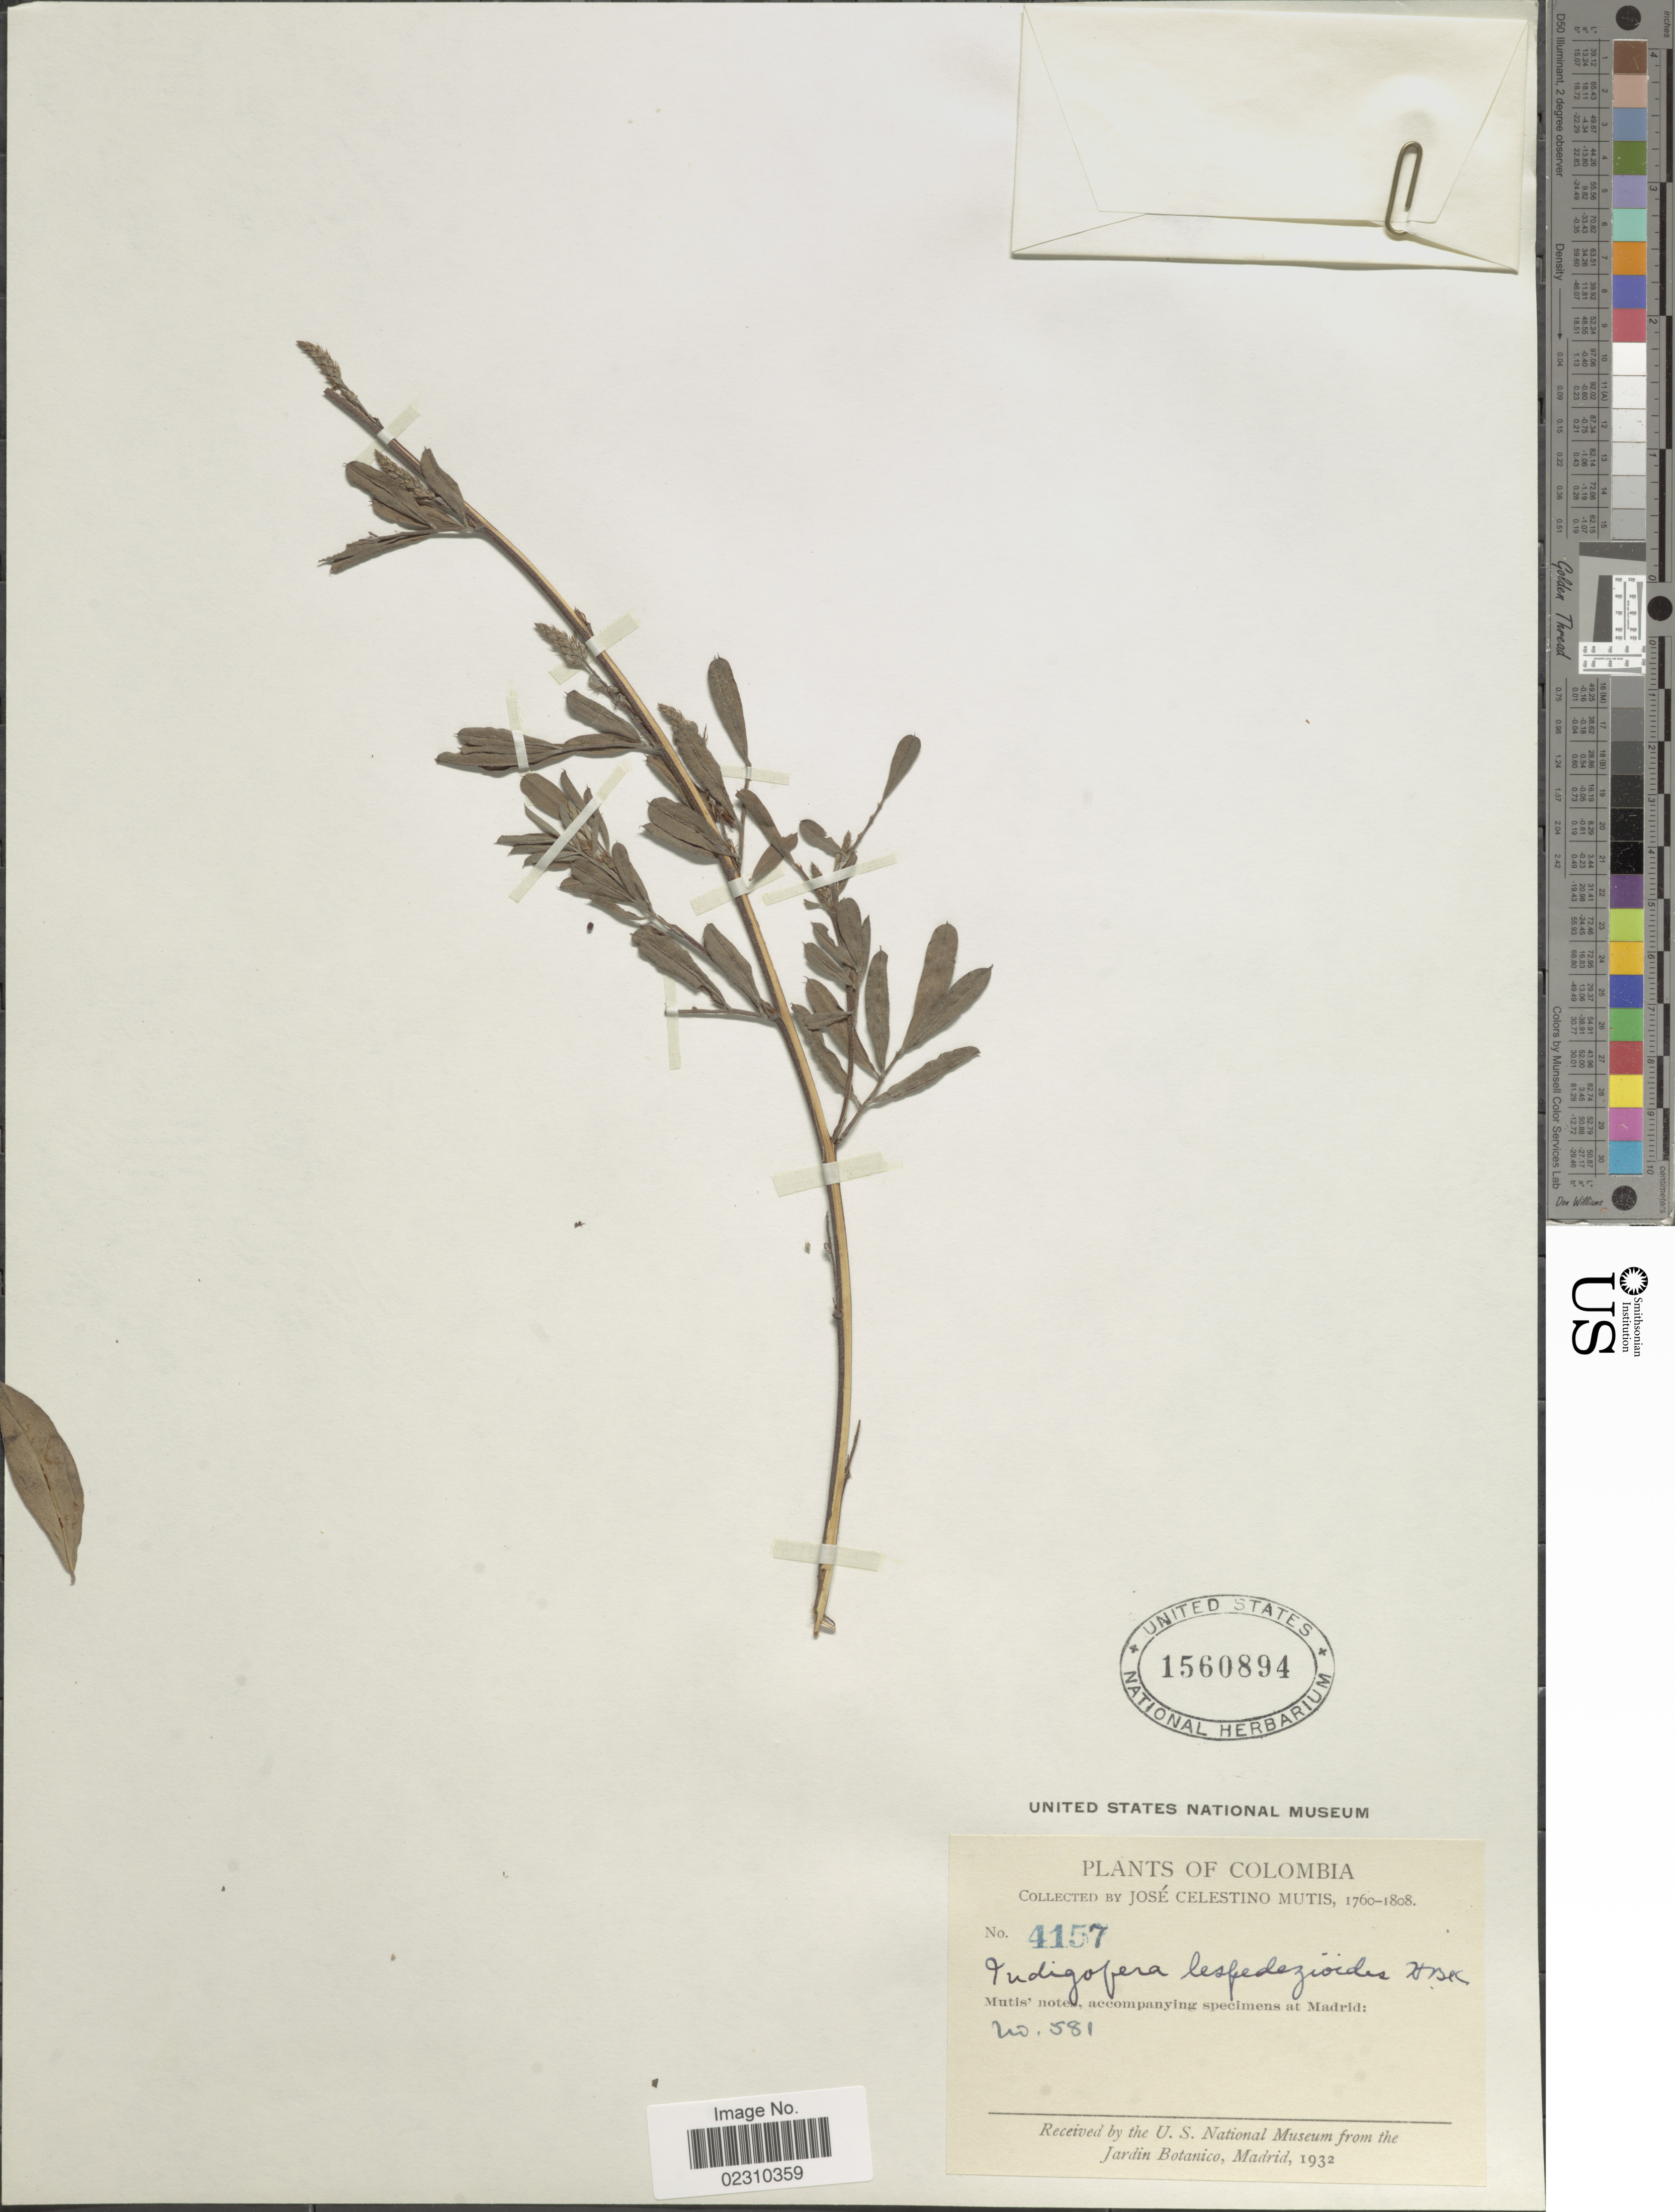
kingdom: Plantae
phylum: Tracheophyta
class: Magnoliopsida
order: Fabales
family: Fabaceae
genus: Indigofera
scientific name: Indigofera lespedezioides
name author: Kunth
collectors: J. C. B. Mutis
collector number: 4157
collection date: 1760/1808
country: Colombia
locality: Colombia.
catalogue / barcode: US 1560894